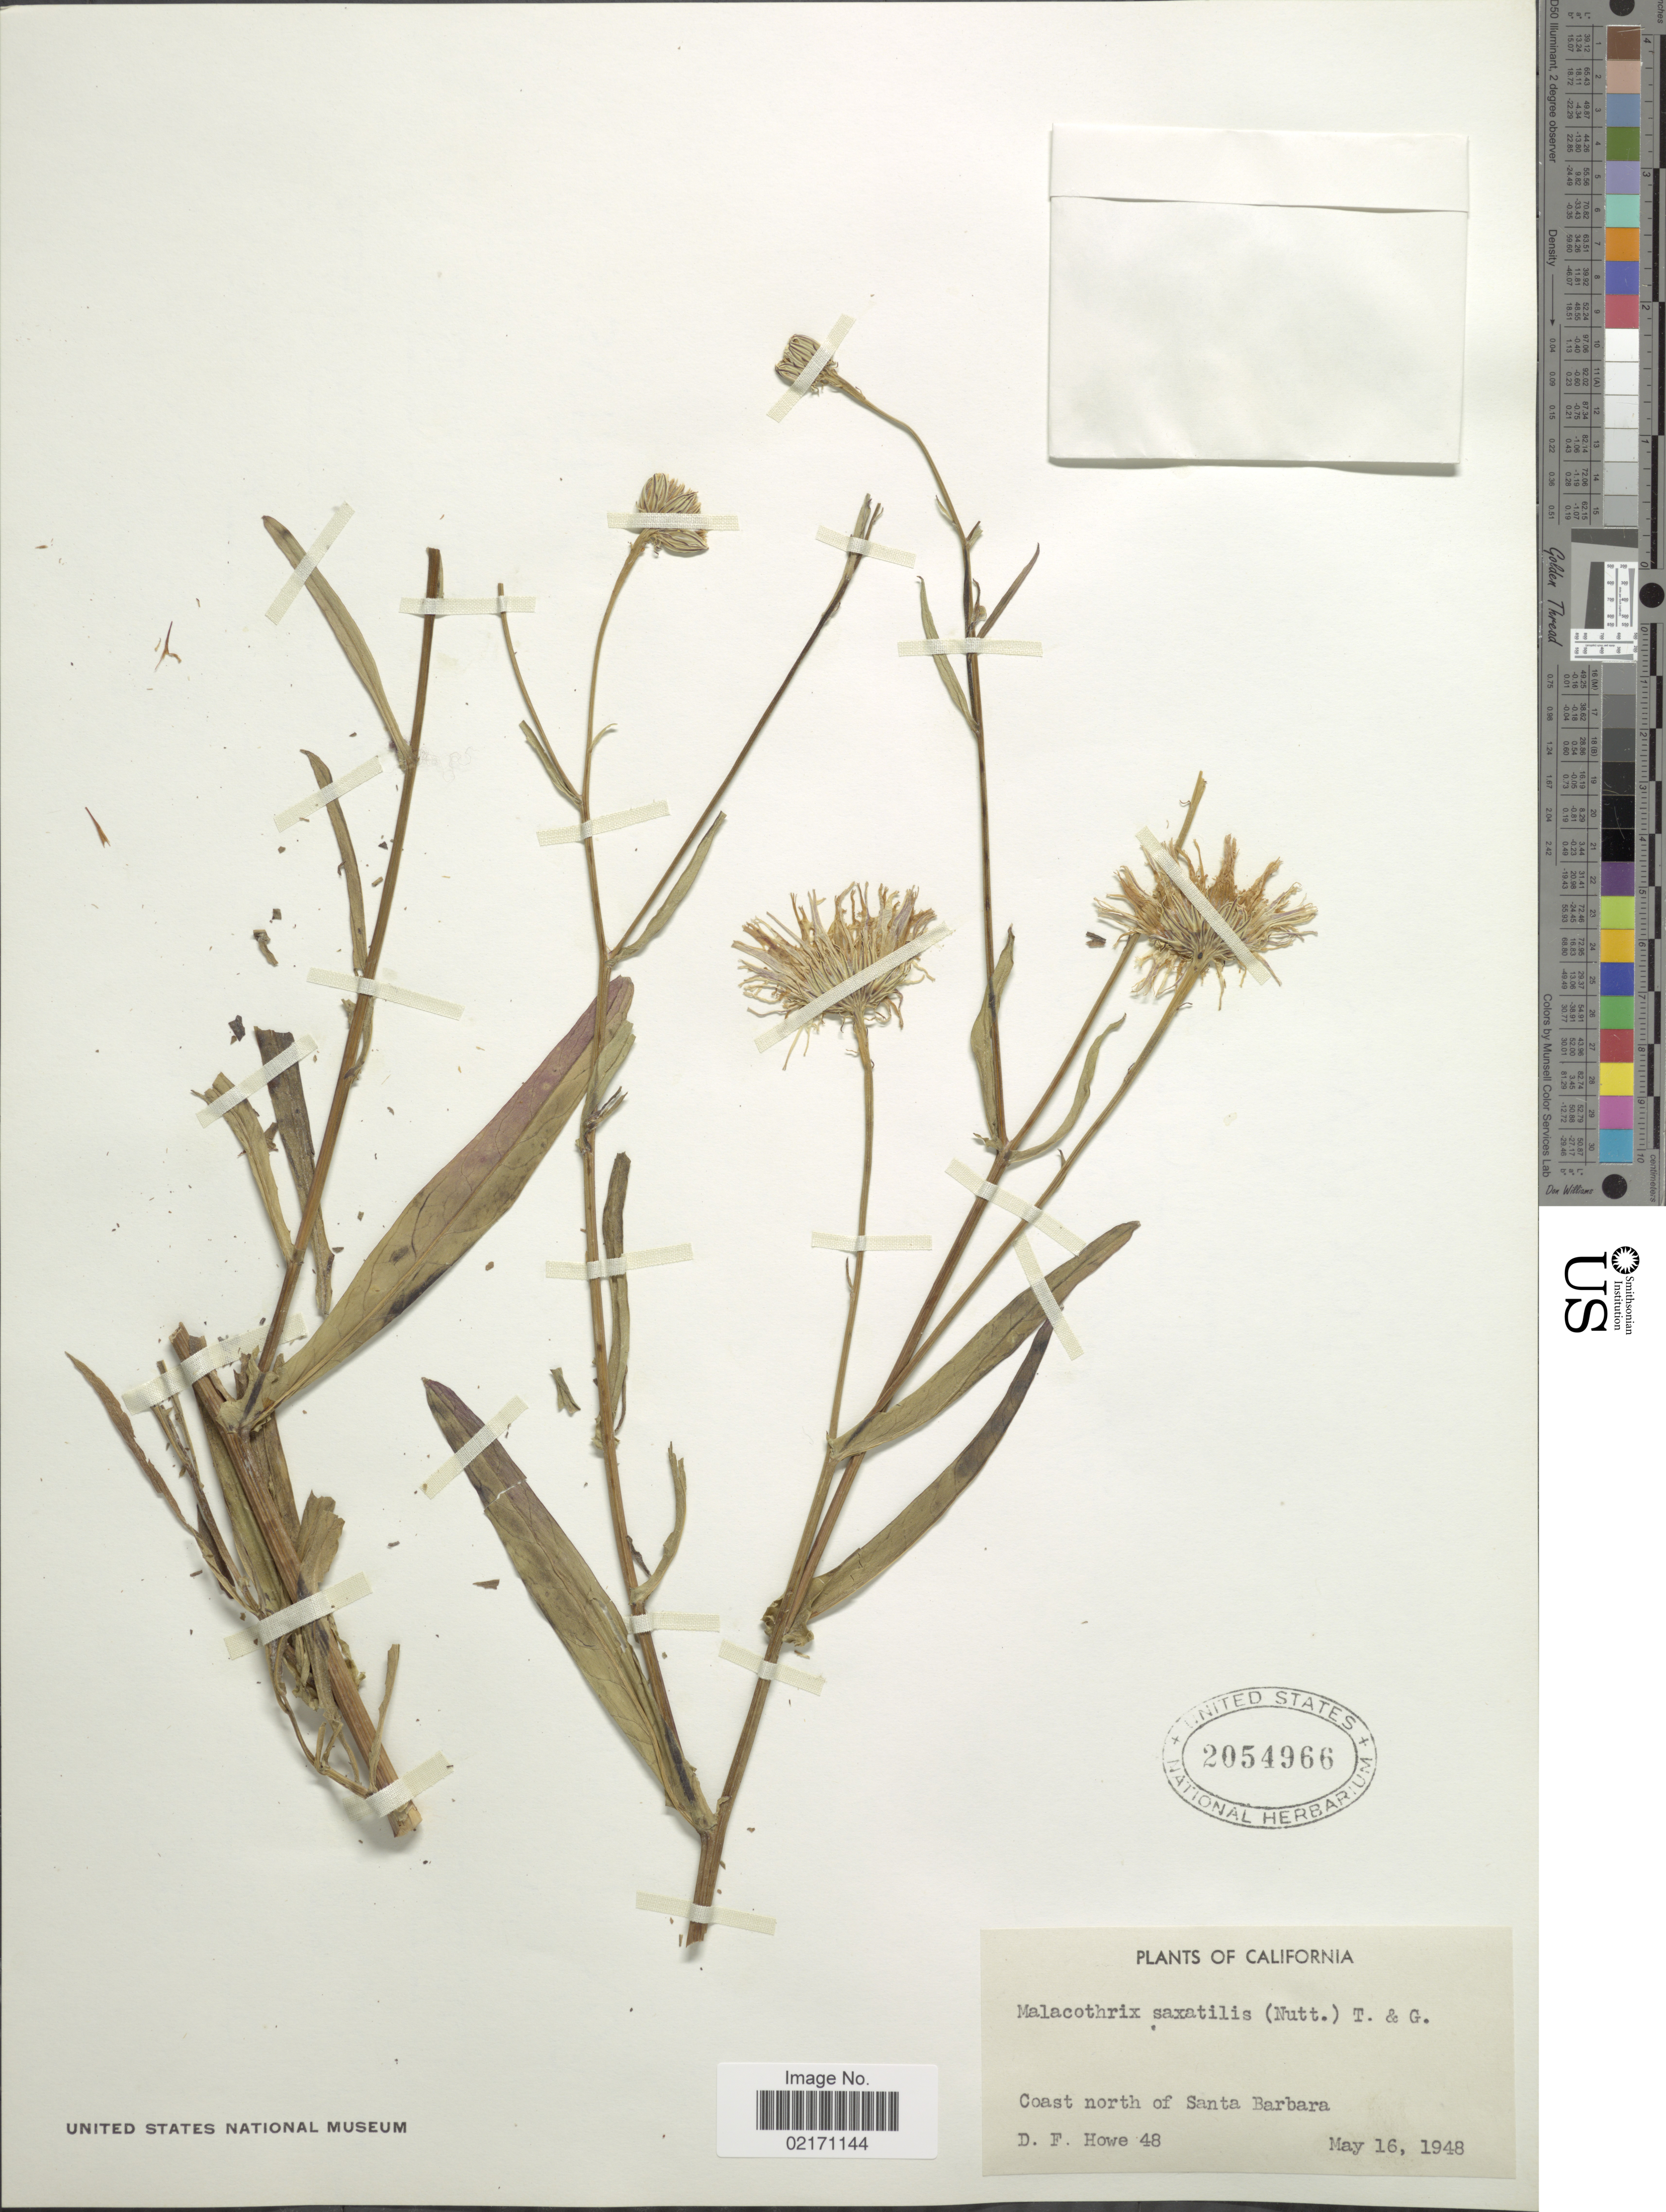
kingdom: Plantae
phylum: Tracheophyta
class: Magnoliopsida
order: Asterales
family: Asteraceae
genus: Malacothrix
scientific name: Malacothrix saxatilis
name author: Torr. & A. Gray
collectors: D. Howe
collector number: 48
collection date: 1948-05-16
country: United States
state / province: California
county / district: Santa Barbara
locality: Coast north of Santa Barbara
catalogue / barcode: US 2054966